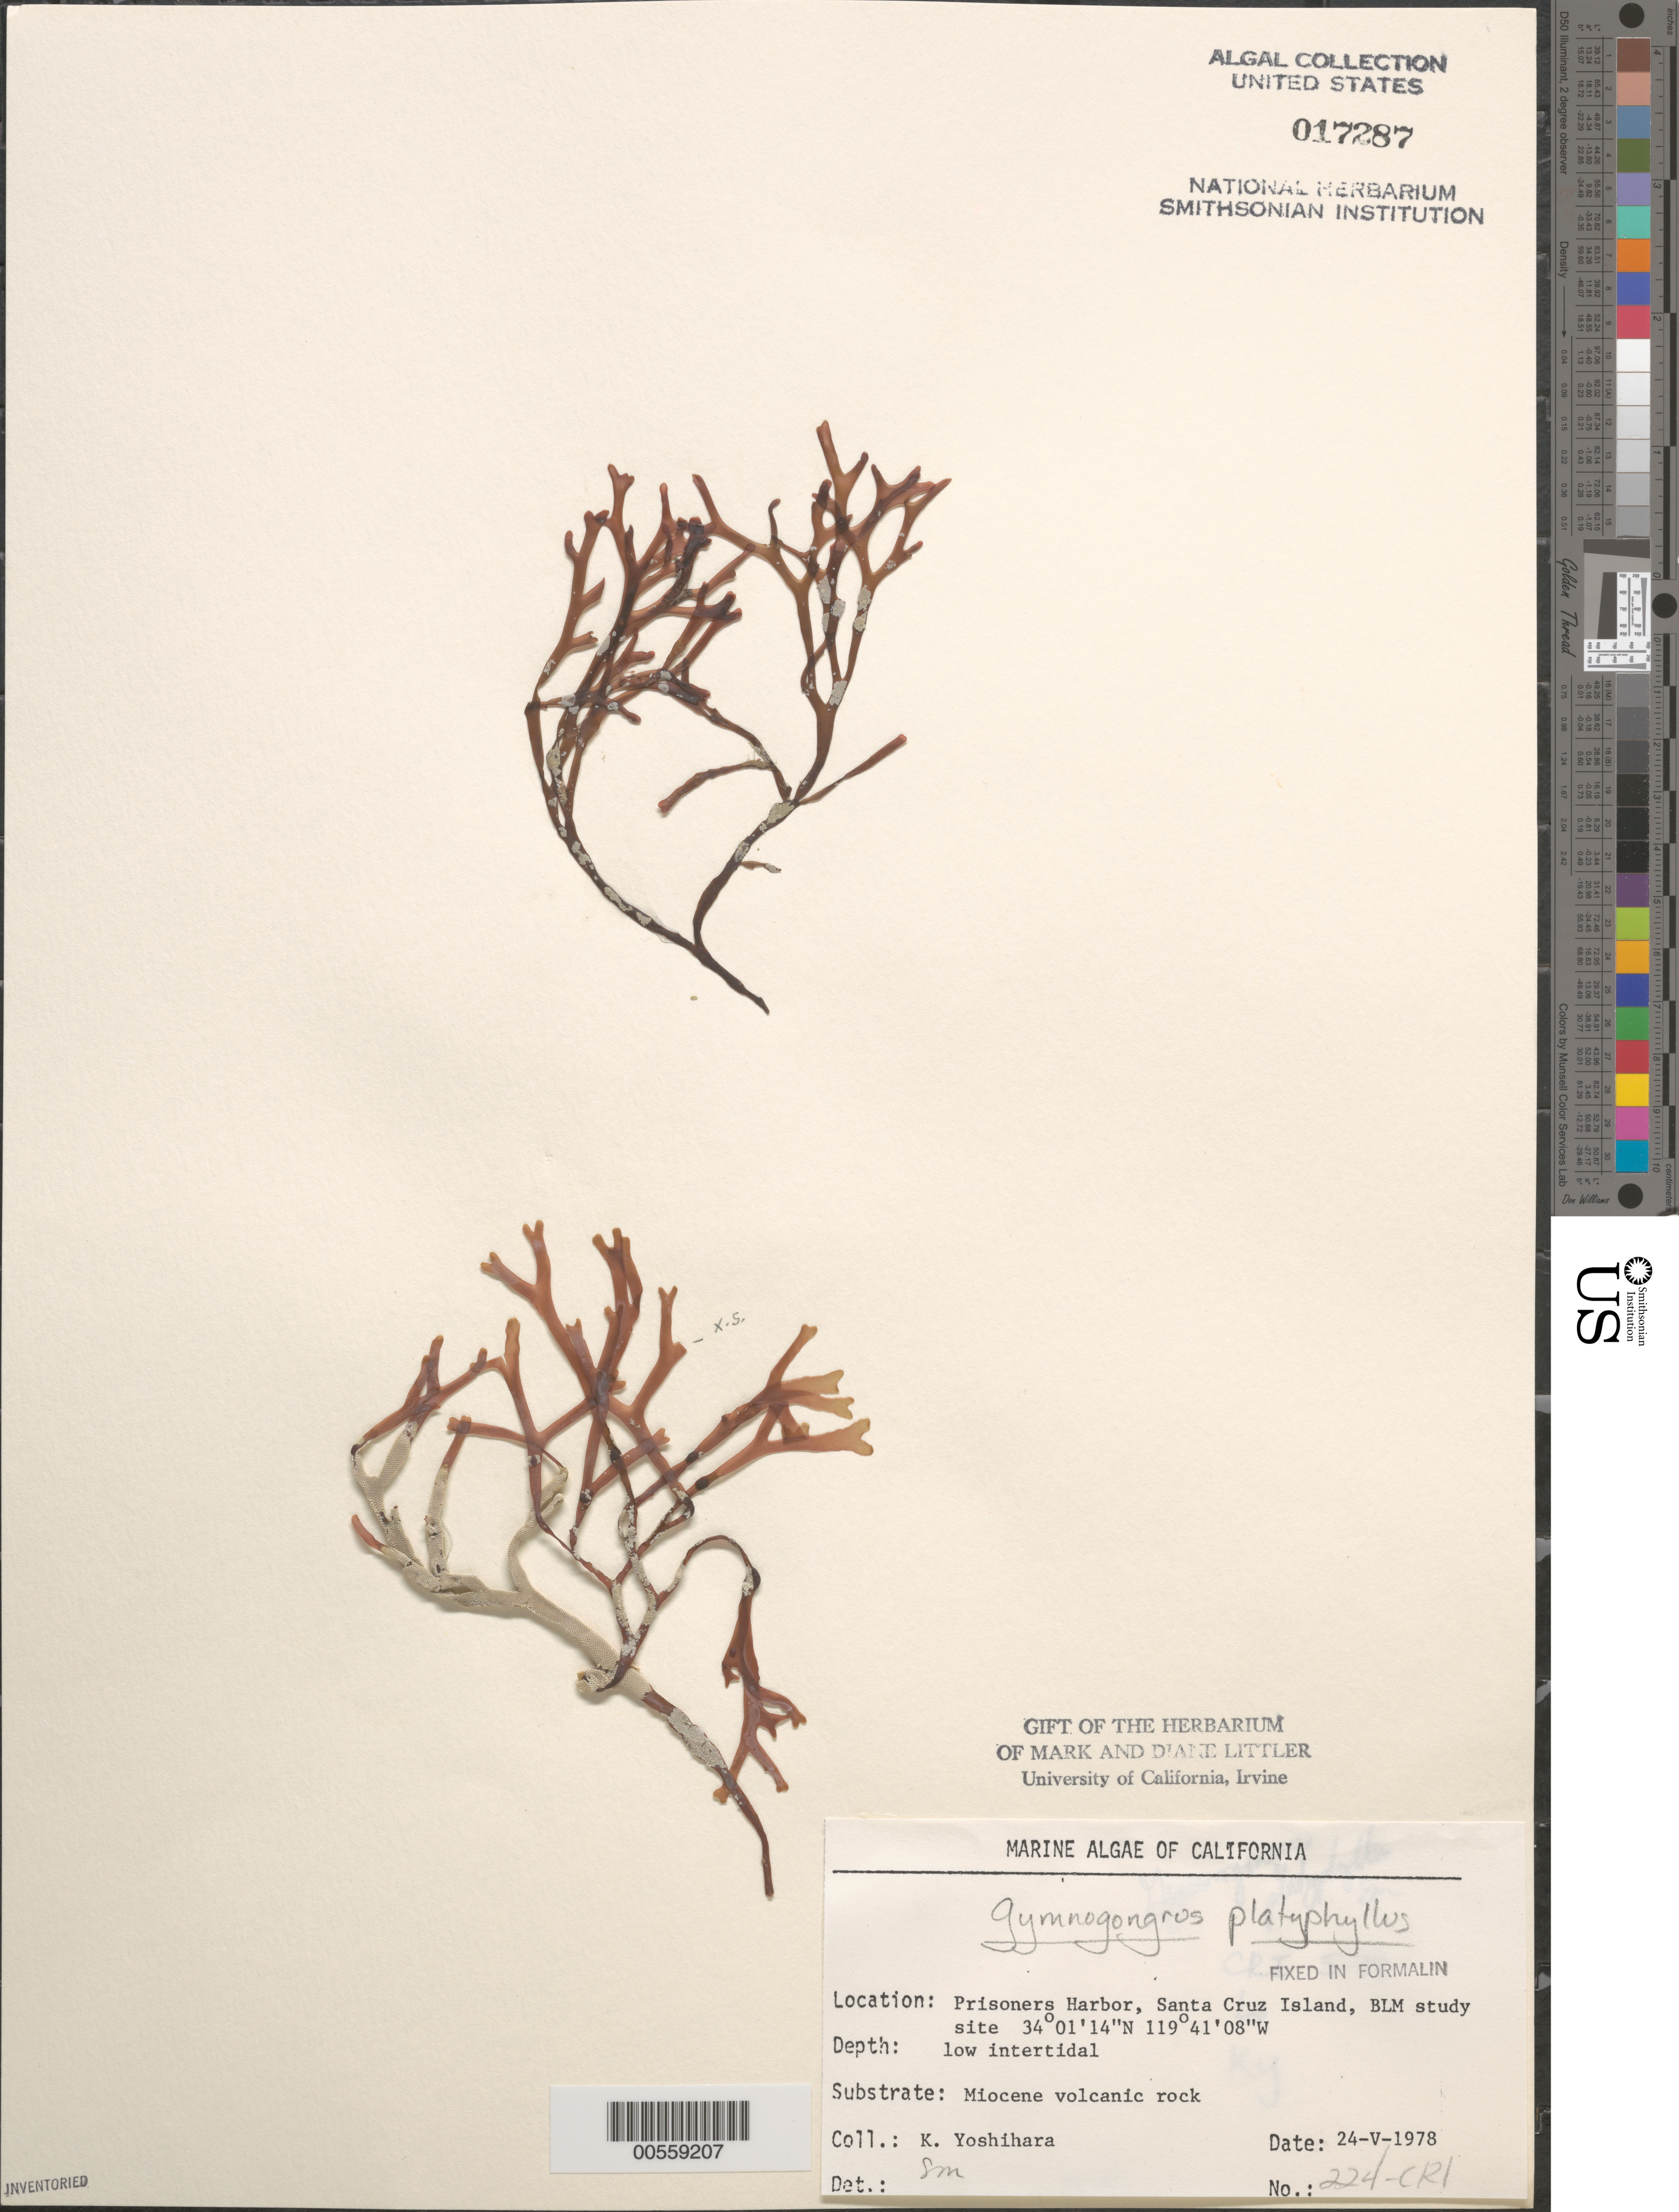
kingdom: Plantae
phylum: Rhodophyta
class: Florideophyceae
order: Gigartinales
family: Phyllophoraceae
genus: Gymnogongrus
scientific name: Gymnogongrus platyphyllus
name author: N.L. Gardner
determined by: Murray, S. N.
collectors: K. Yoshihara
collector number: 224-cri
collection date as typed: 24 May 1978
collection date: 1978-05-24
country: United States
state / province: California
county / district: Santa Barbara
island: Santa Cruz Island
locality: Prisoners Harbor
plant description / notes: BLM-SOCALBIGHT Rocky Intertidal Survey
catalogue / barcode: US 17287